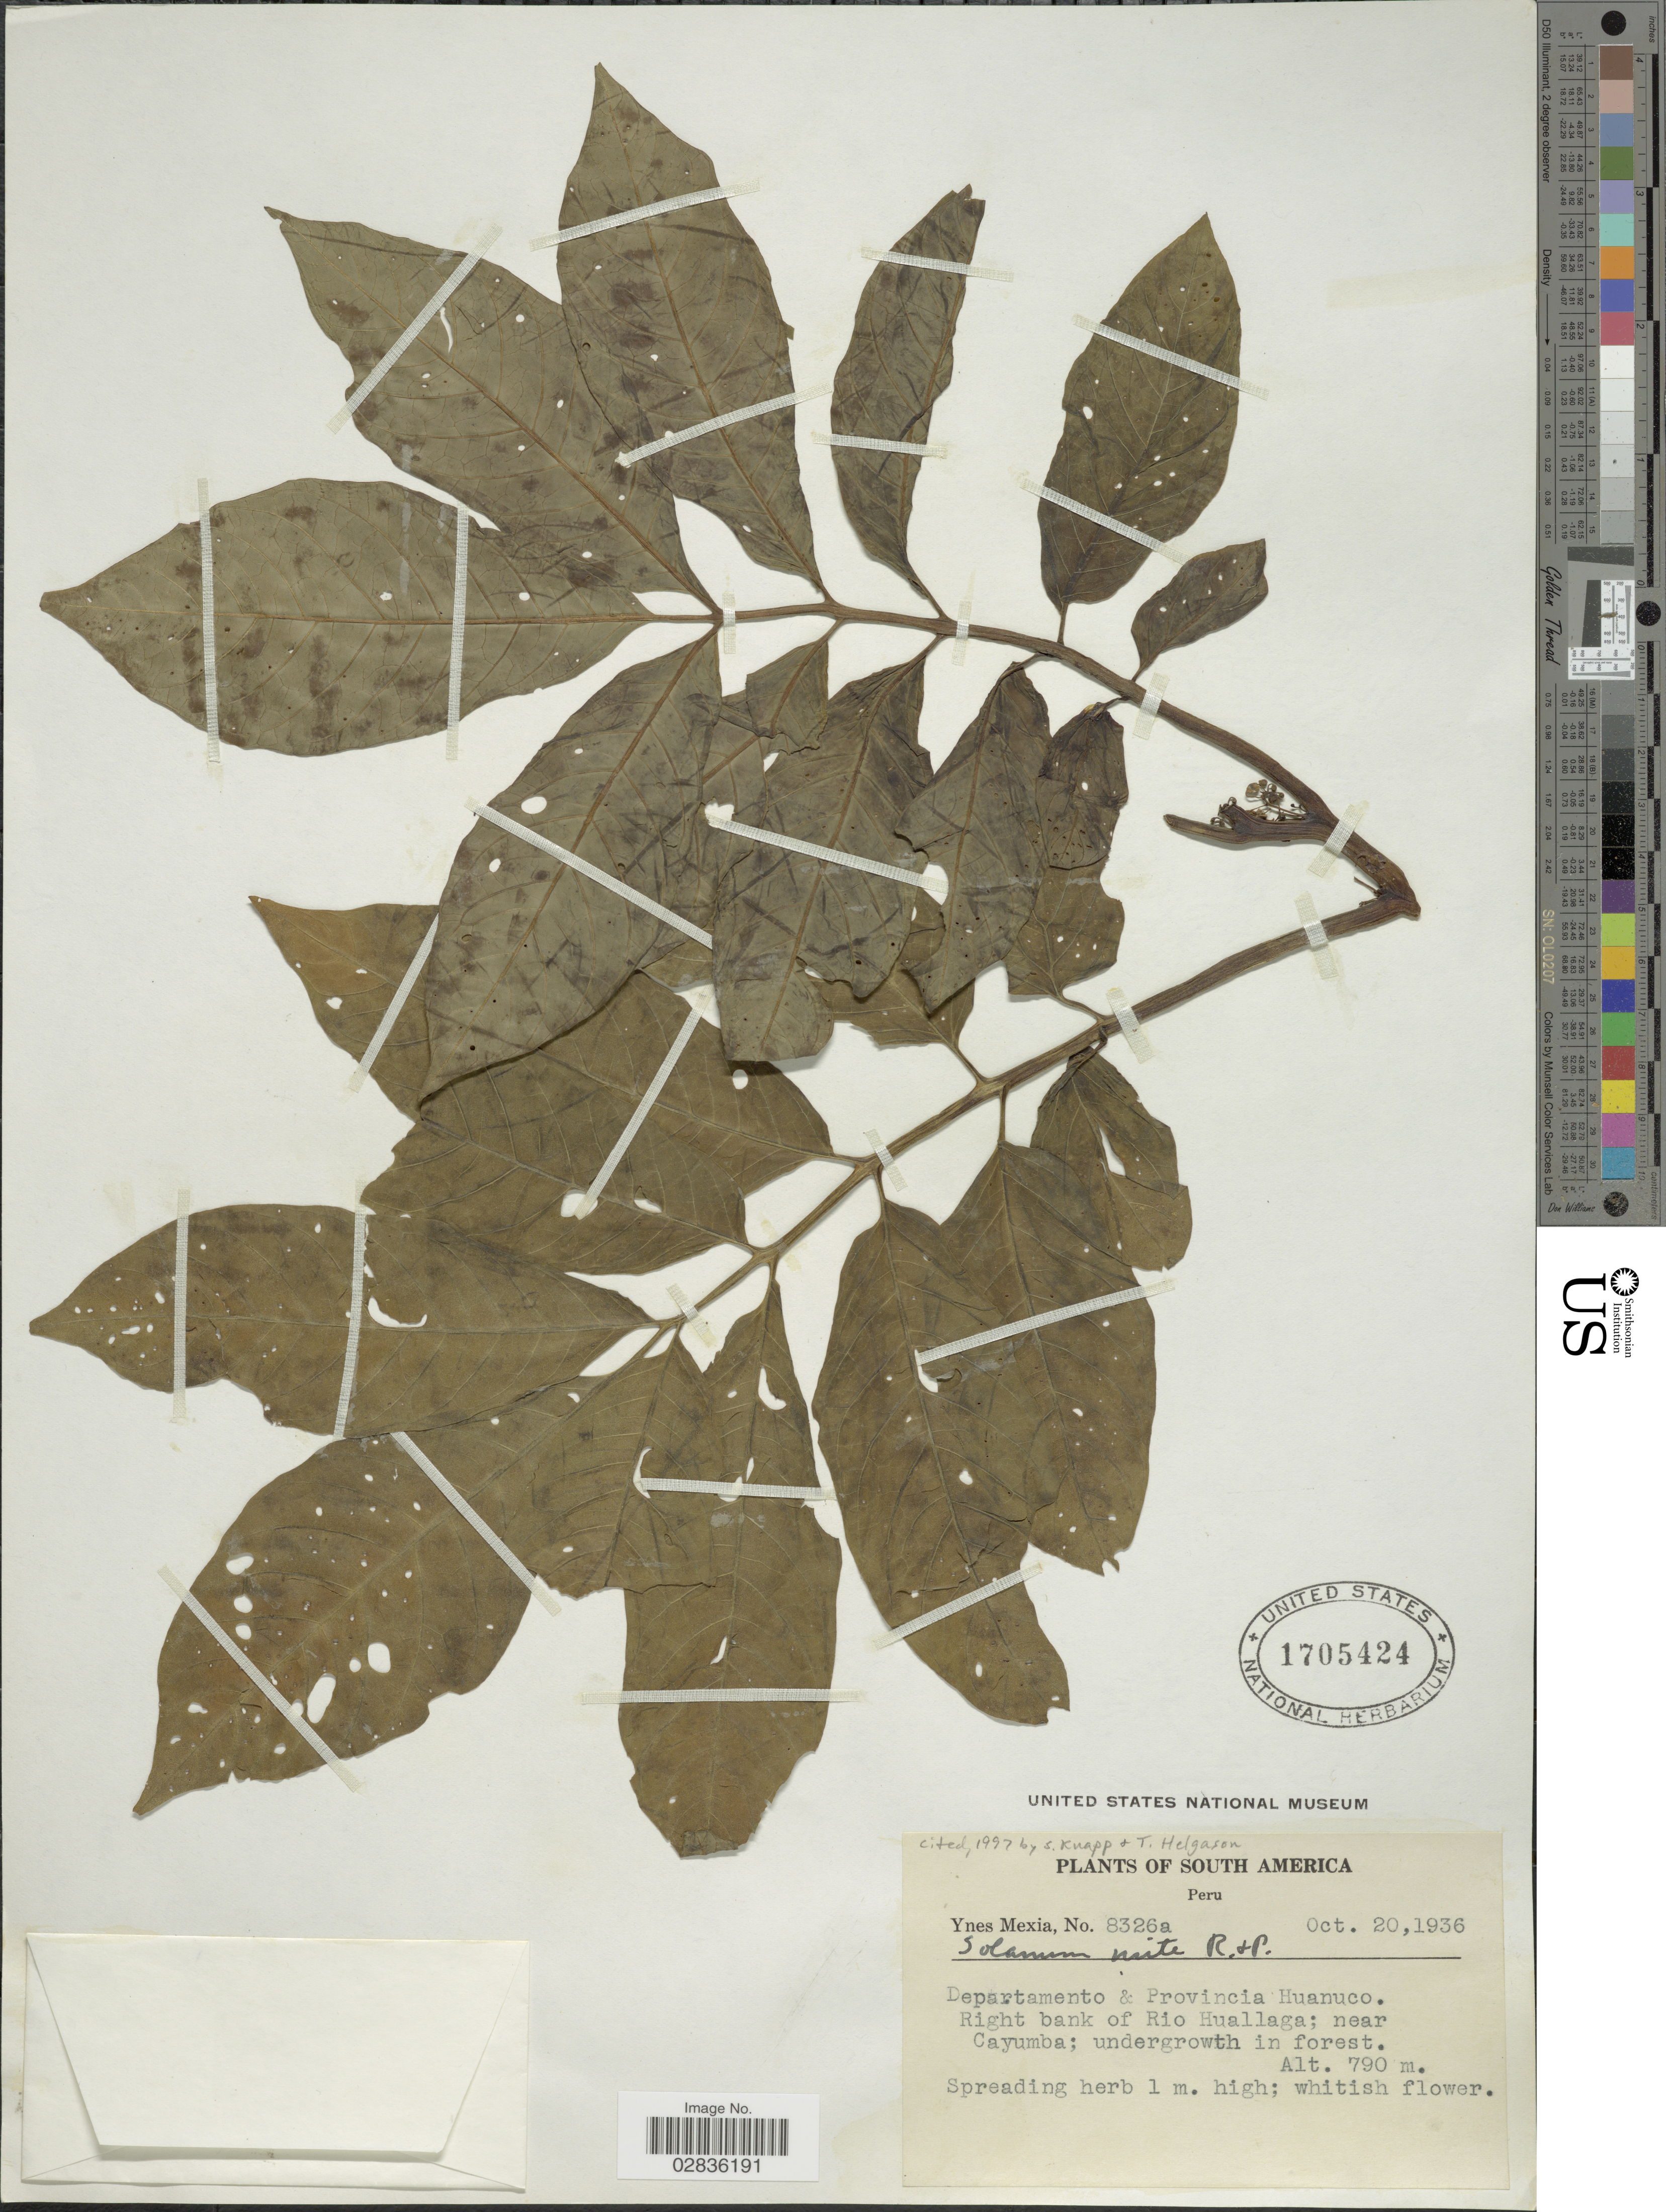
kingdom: Plantae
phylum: Tracheophyta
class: Magnoliopsida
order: Solanales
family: Solanaceae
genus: Solanum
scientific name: Solanum mite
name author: Ruiz & Pav.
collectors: Y. Mexia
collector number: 8326a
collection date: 1936-10-20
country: Peru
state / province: Huánuco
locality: Departamento & Provincia Huanuco. Right bank of Rio Huallaga; near Cayumba.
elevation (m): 790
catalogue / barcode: US 1705424